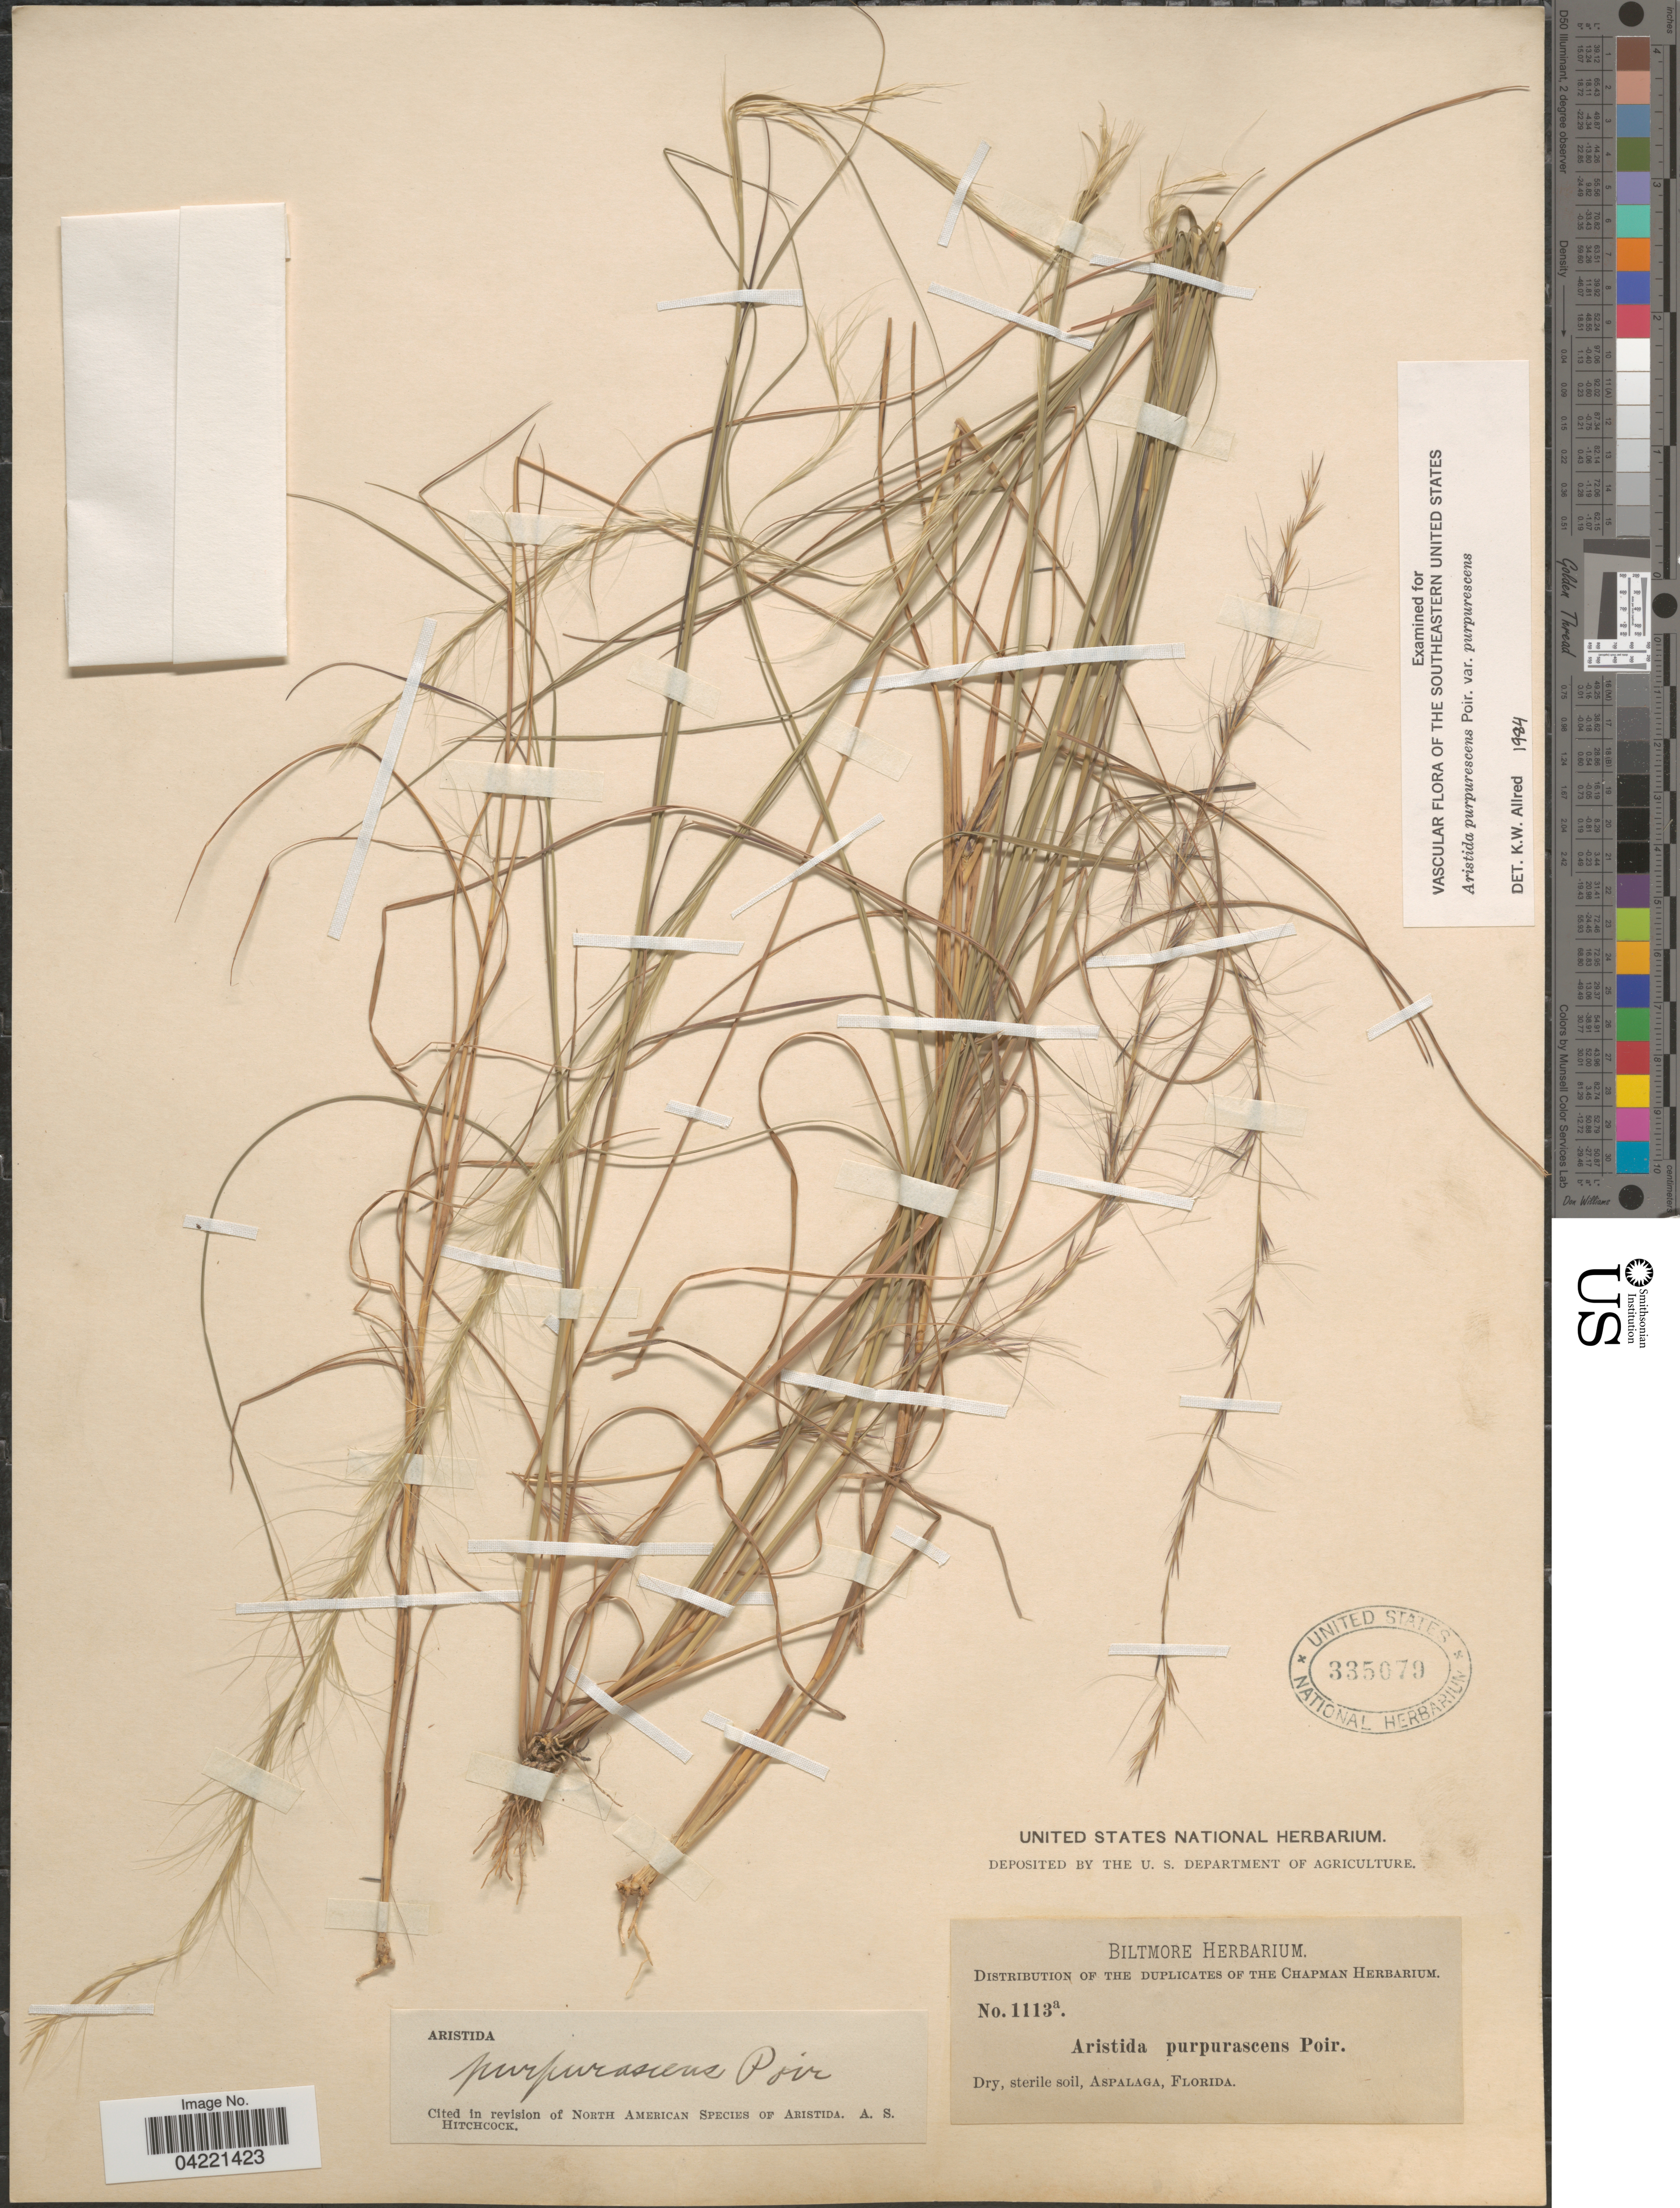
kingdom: Plantae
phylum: Tracheophyta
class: Liliopsida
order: Poales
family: Poaceae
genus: Aristida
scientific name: Aristida purpurascens var. purpurescens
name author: Poir.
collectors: ex herb. Biltmore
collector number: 1113a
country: United States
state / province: Florida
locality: Dry, sterile soil, Aspalaga.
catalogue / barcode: US 335079